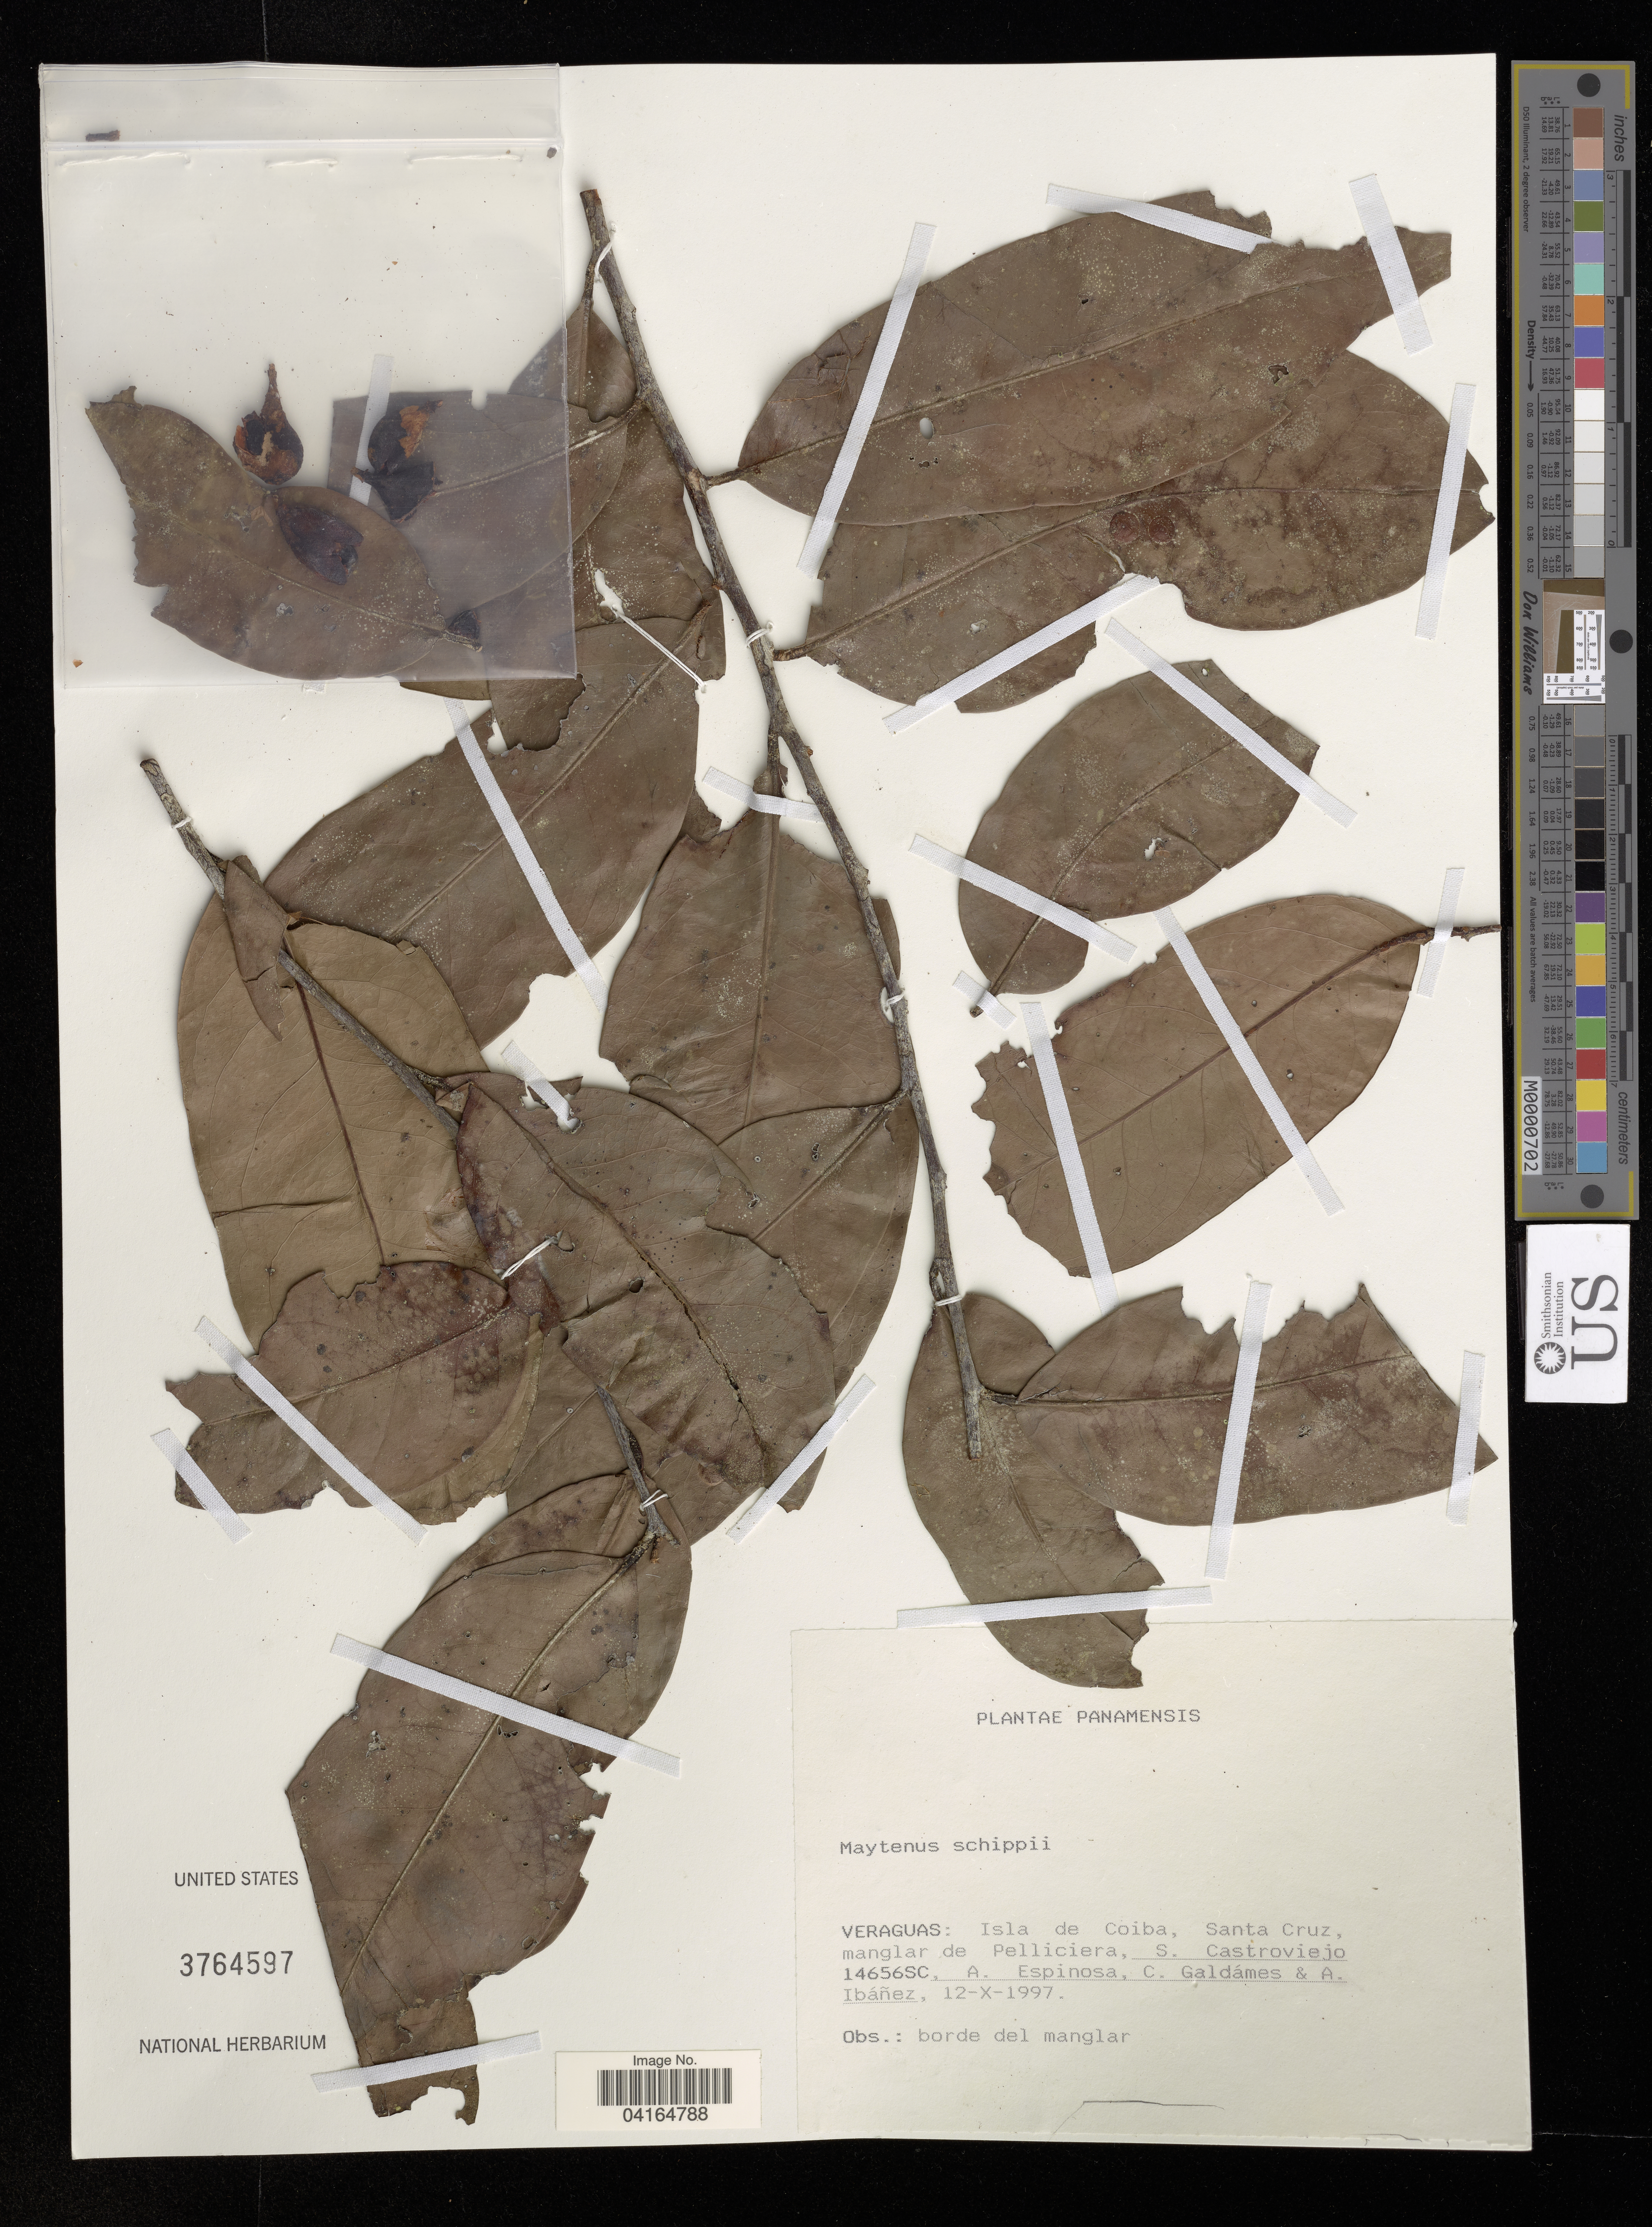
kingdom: Plantae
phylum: Tracheophyta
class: Magnoliopsida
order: Celastrales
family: Celastraceae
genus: Maytenus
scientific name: Maytenus schippii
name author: Lundell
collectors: S. Castroviejo, A. Espinosa, C. Galdames & A. Ibáñez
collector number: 14656SC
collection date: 1997-10-12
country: Panama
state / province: Veraguas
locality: Isla de Coiba, Santa Cruz, manglar de Pelliciera.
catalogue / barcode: US 3764597